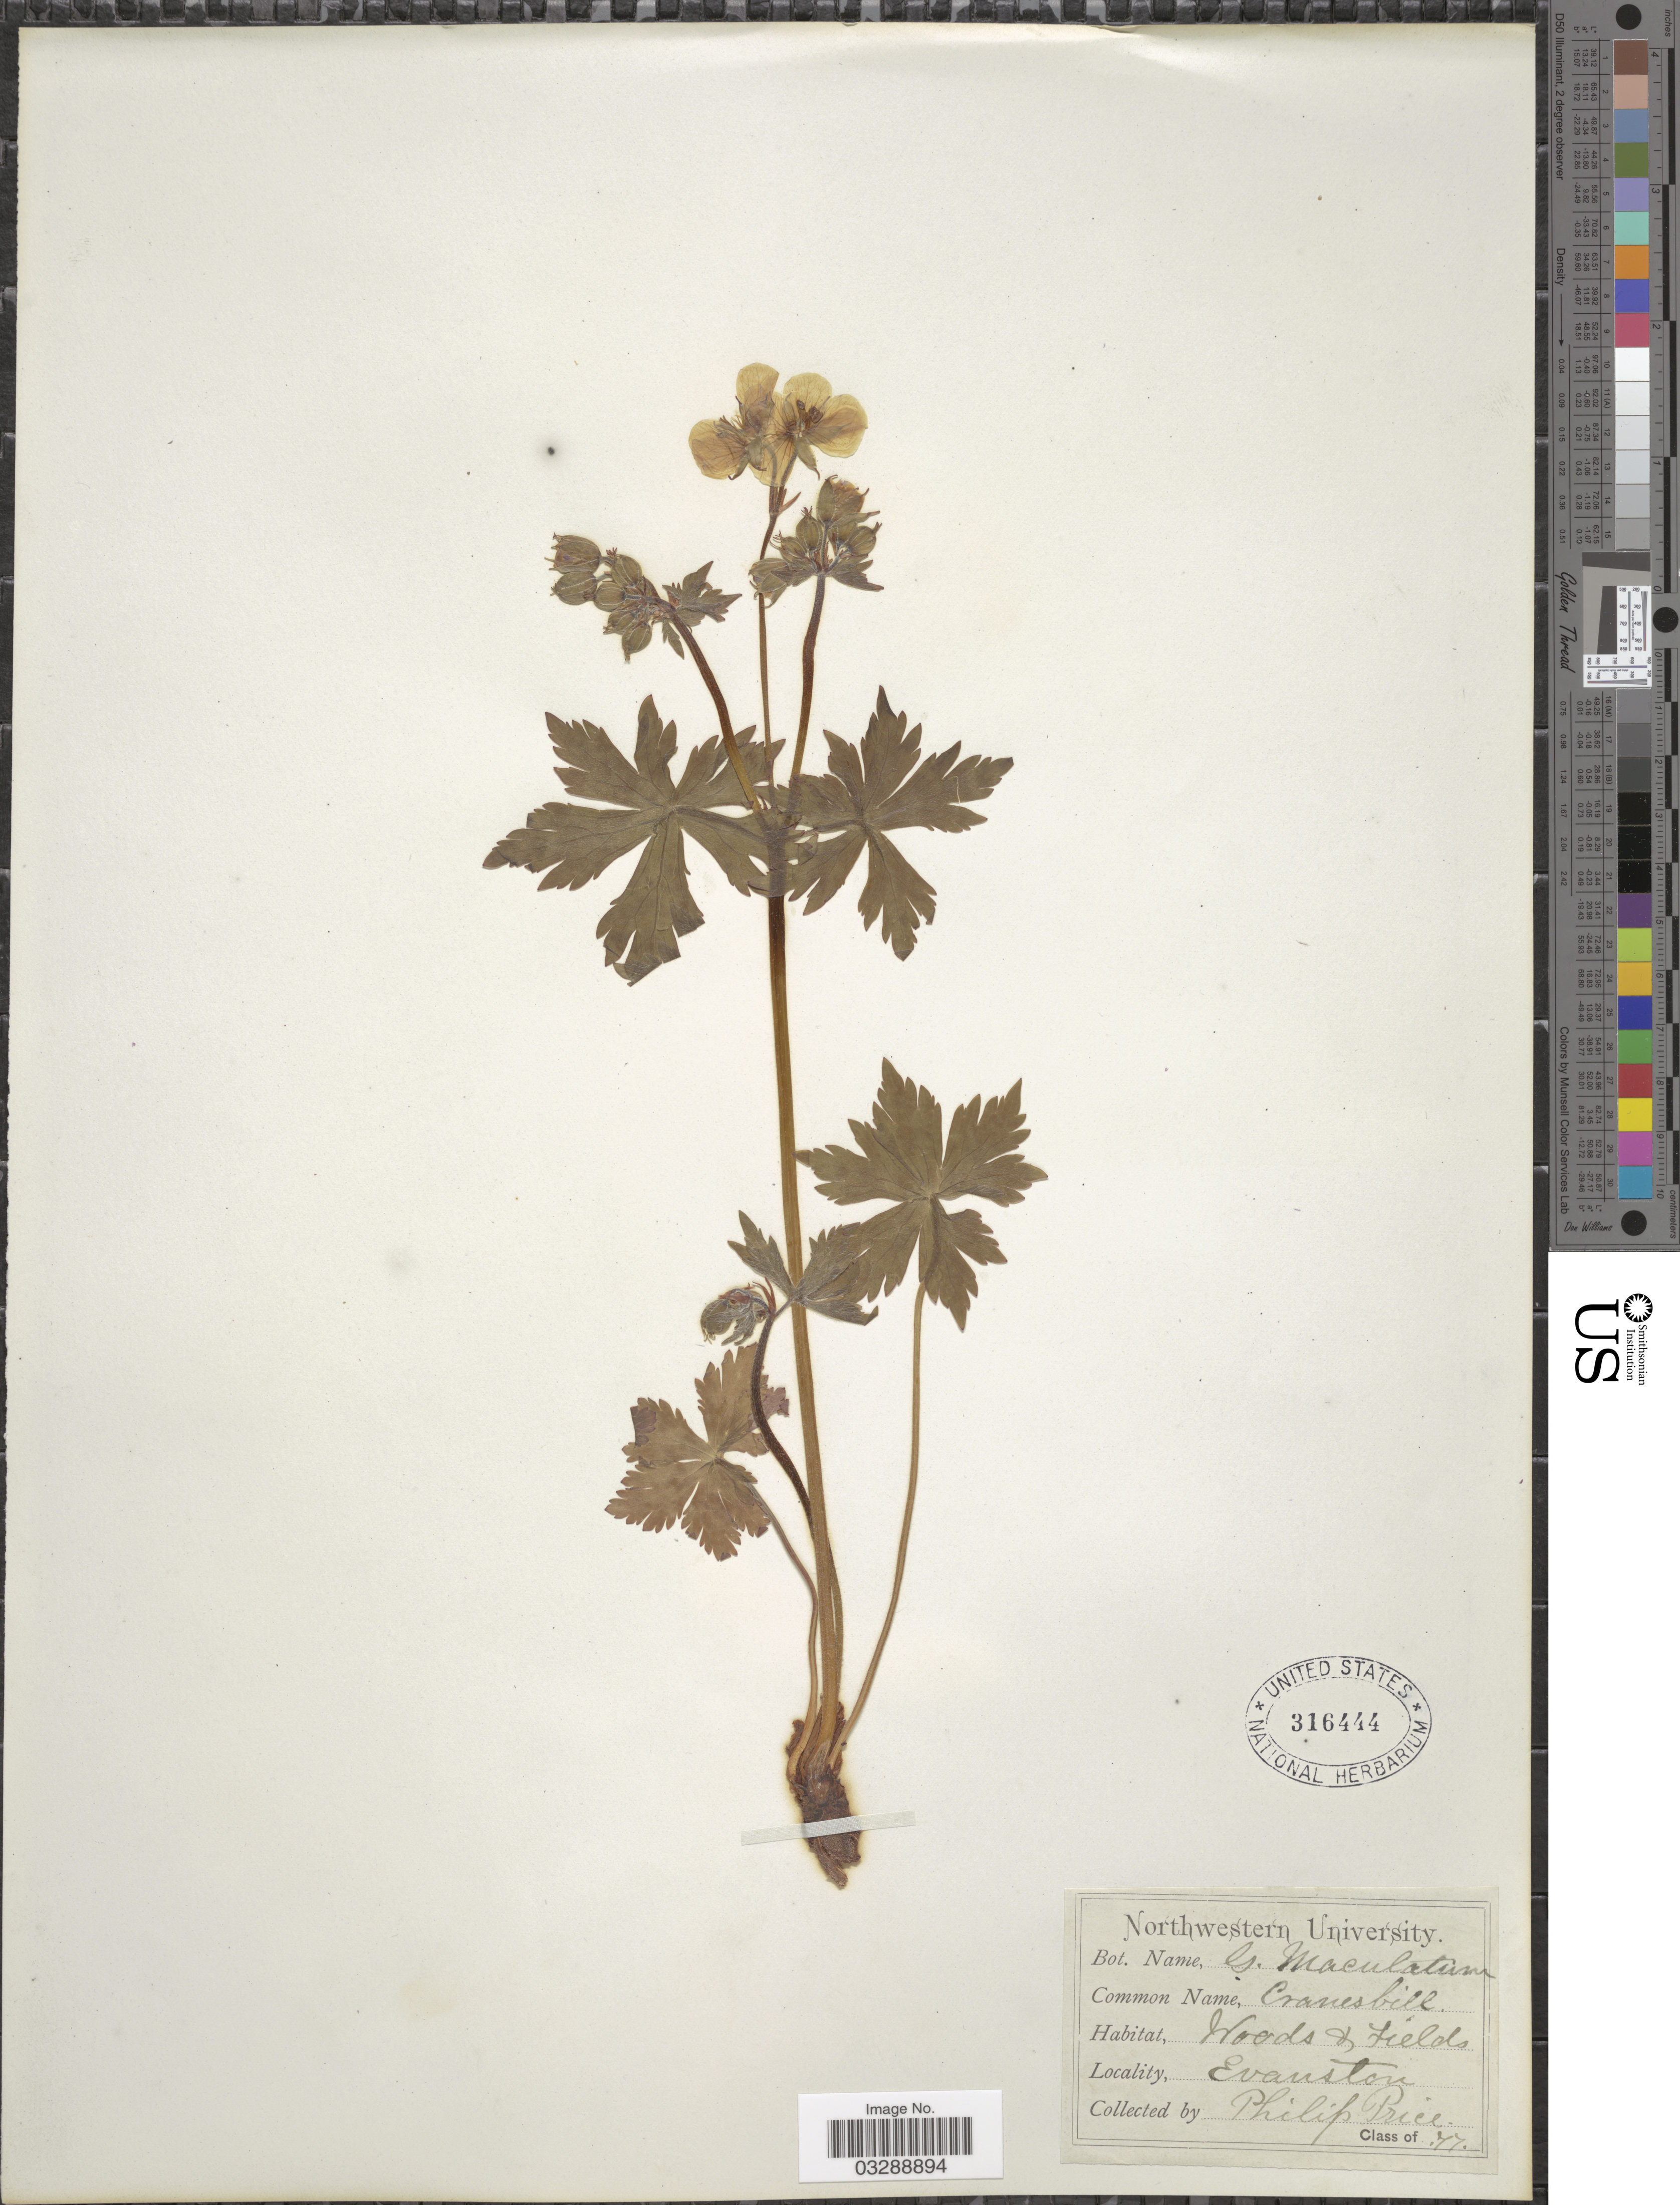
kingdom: Plantae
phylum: Tracheophyta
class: Magnoliopsida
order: Geraniales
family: Geraniaceae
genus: Geranium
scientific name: Geranium maculatum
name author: L.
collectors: P. Price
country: United States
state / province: Illinois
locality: Evanston.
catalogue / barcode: US 316444